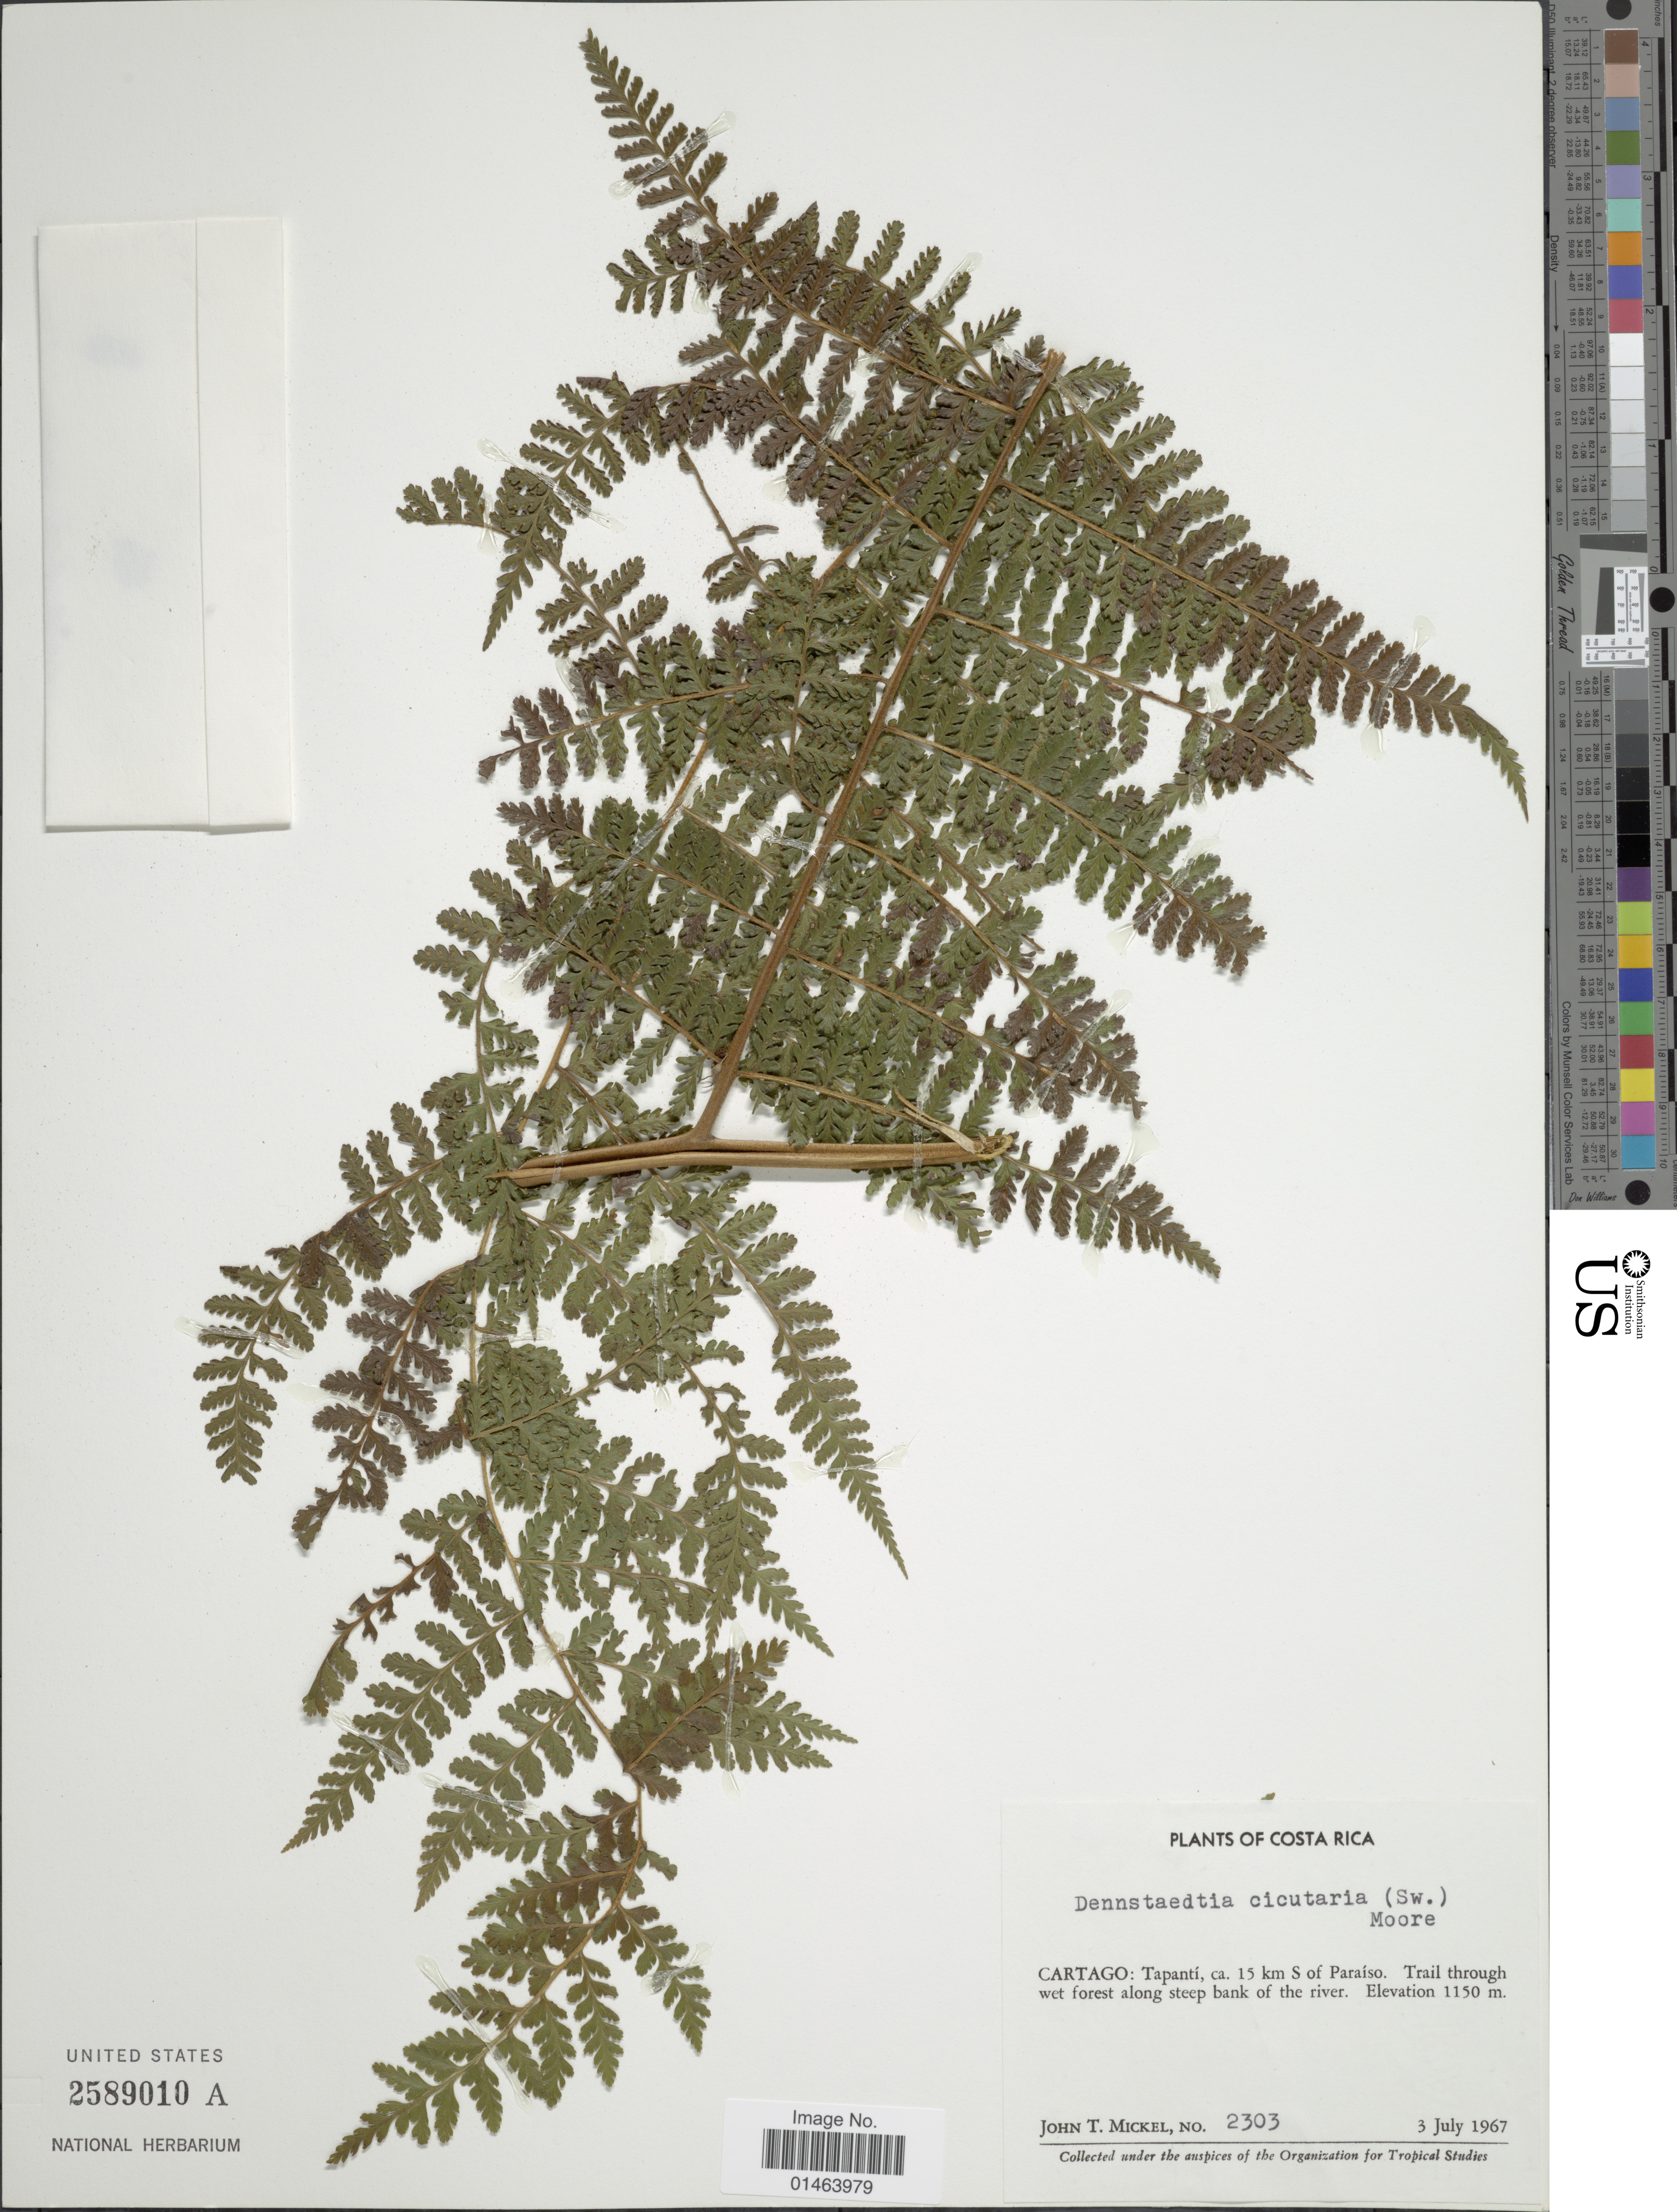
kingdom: Plantae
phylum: Tracheophyta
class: Polypodiopsida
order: Polypodiales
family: Dennstaedtiaceae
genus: Dennstaedtia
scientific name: Dennstaedtia cicutaria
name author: (Sw.) T. Moore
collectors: J. T. Mickel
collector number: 2303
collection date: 1967-07-03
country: Costa Rica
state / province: Cartago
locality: Costa Rica, Cartago: Tapanti, ca 15 km S of Paraiso. Trail through wet forest along steep bank of the river.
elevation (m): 1150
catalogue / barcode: US 2589010A